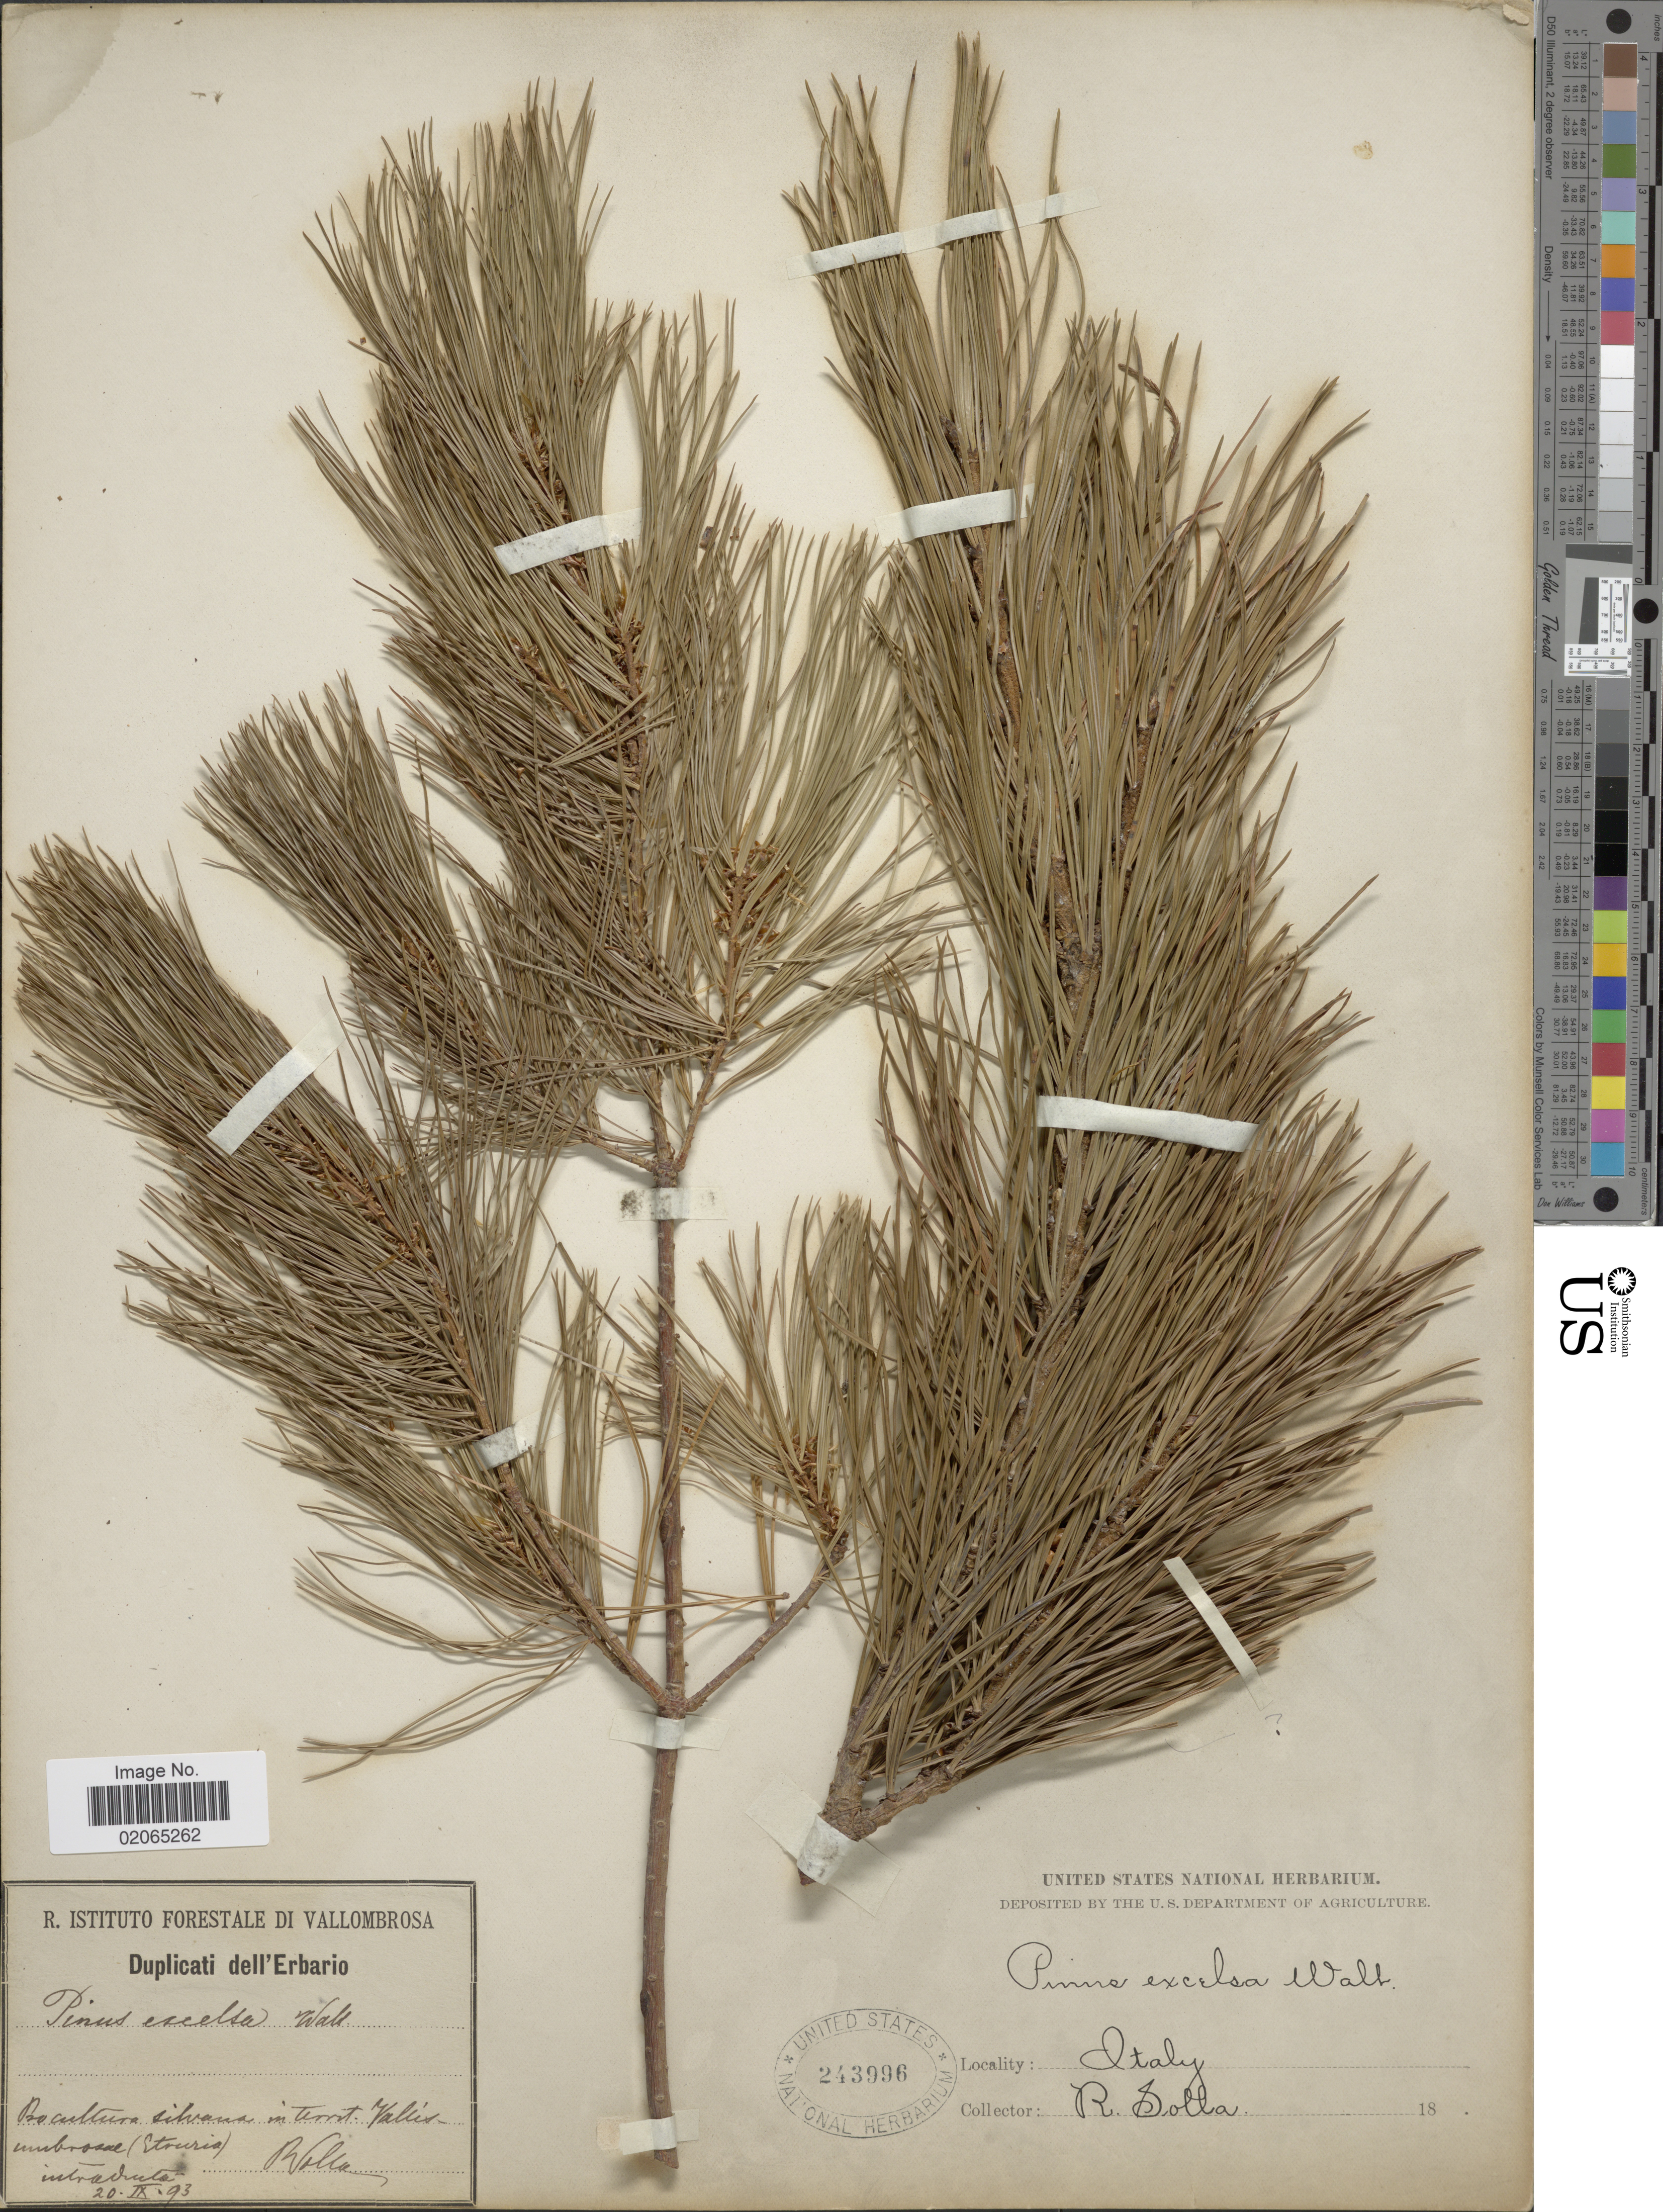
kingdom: Plantae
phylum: Tracheophyta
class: Pinopsida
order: Pinales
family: Pinaceae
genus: Pinus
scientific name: Pinus griffithii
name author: McClell.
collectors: R. Solla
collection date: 1893-09-20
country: Italy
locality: Pro cultura silvana intermt. Vallis-umbrosus (Etouria). [interpreted]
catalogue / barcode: US 243996